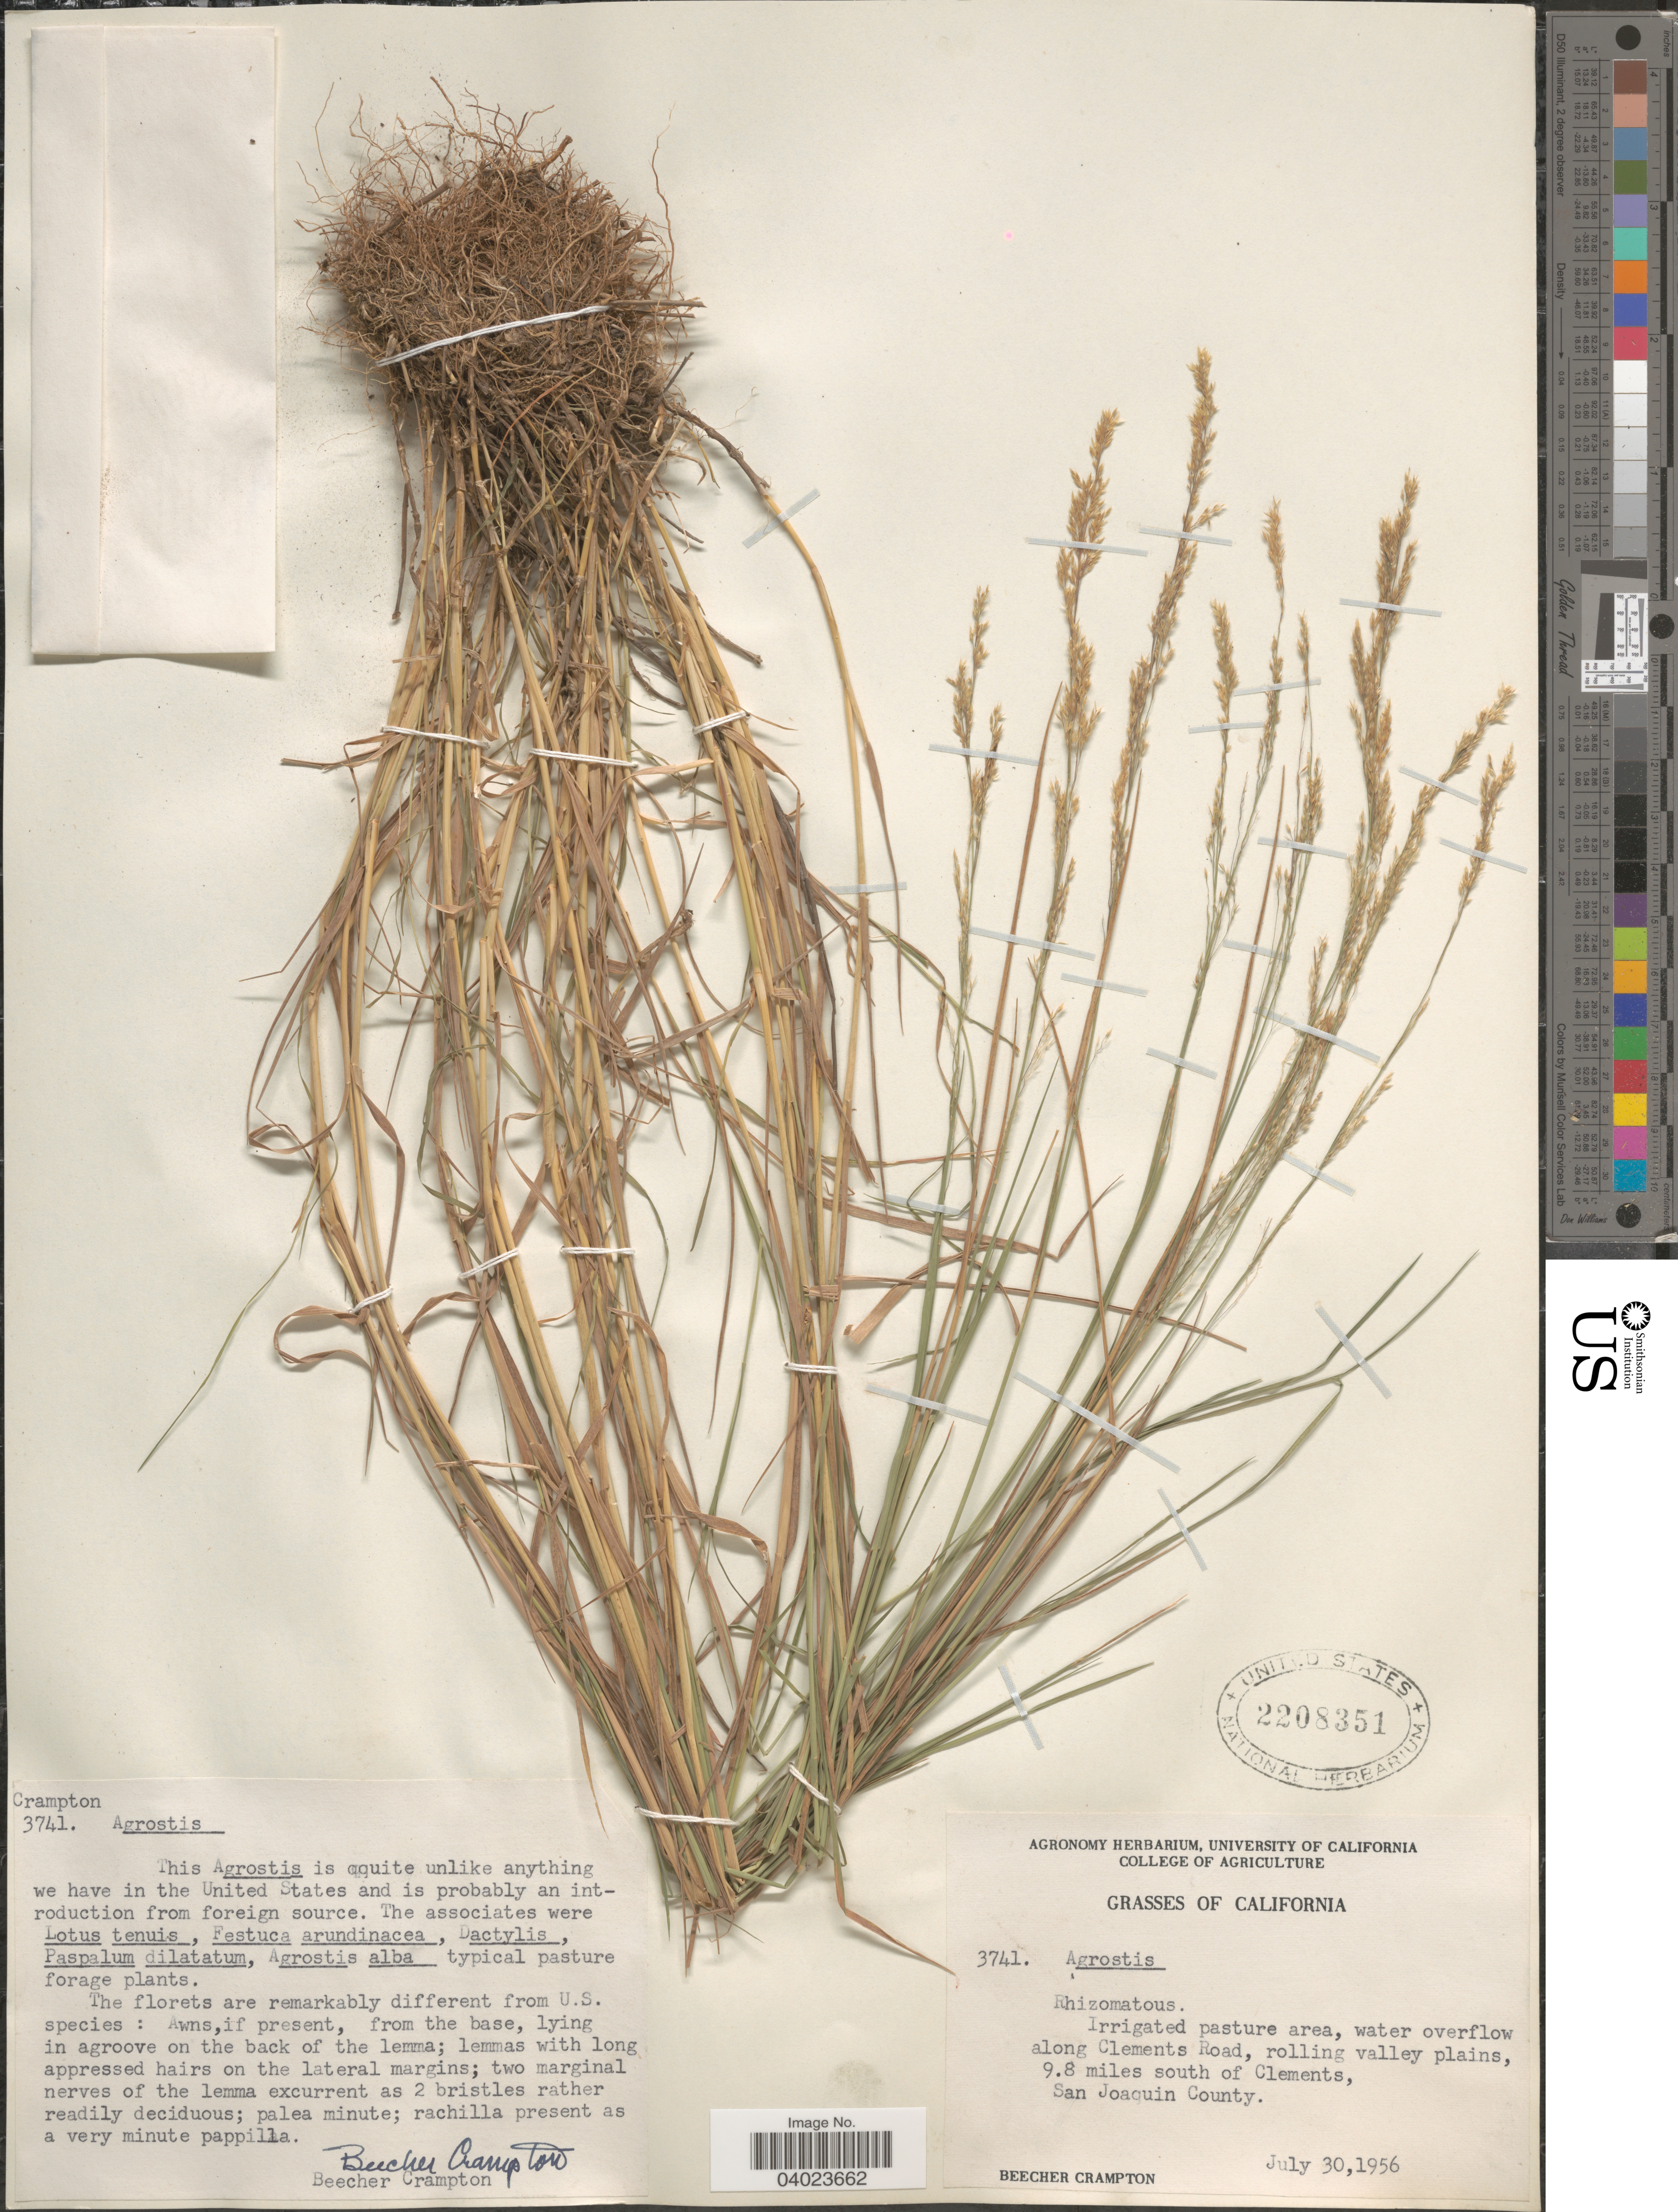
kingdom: Plantae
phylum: Tracheophyta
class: Liliopsida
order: Poales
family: Poaceae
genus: Agrostis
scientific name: Agrostis sp.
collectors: B. Crampton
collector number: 3741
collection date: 1956-07-30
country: United States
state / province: California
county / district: San Joaquin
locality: Irrigated pasture area, water overflow along Clements Road, rolling valley plains, 9.8 miles south of Clements, San Joaquin County.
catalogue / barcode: US 2208351